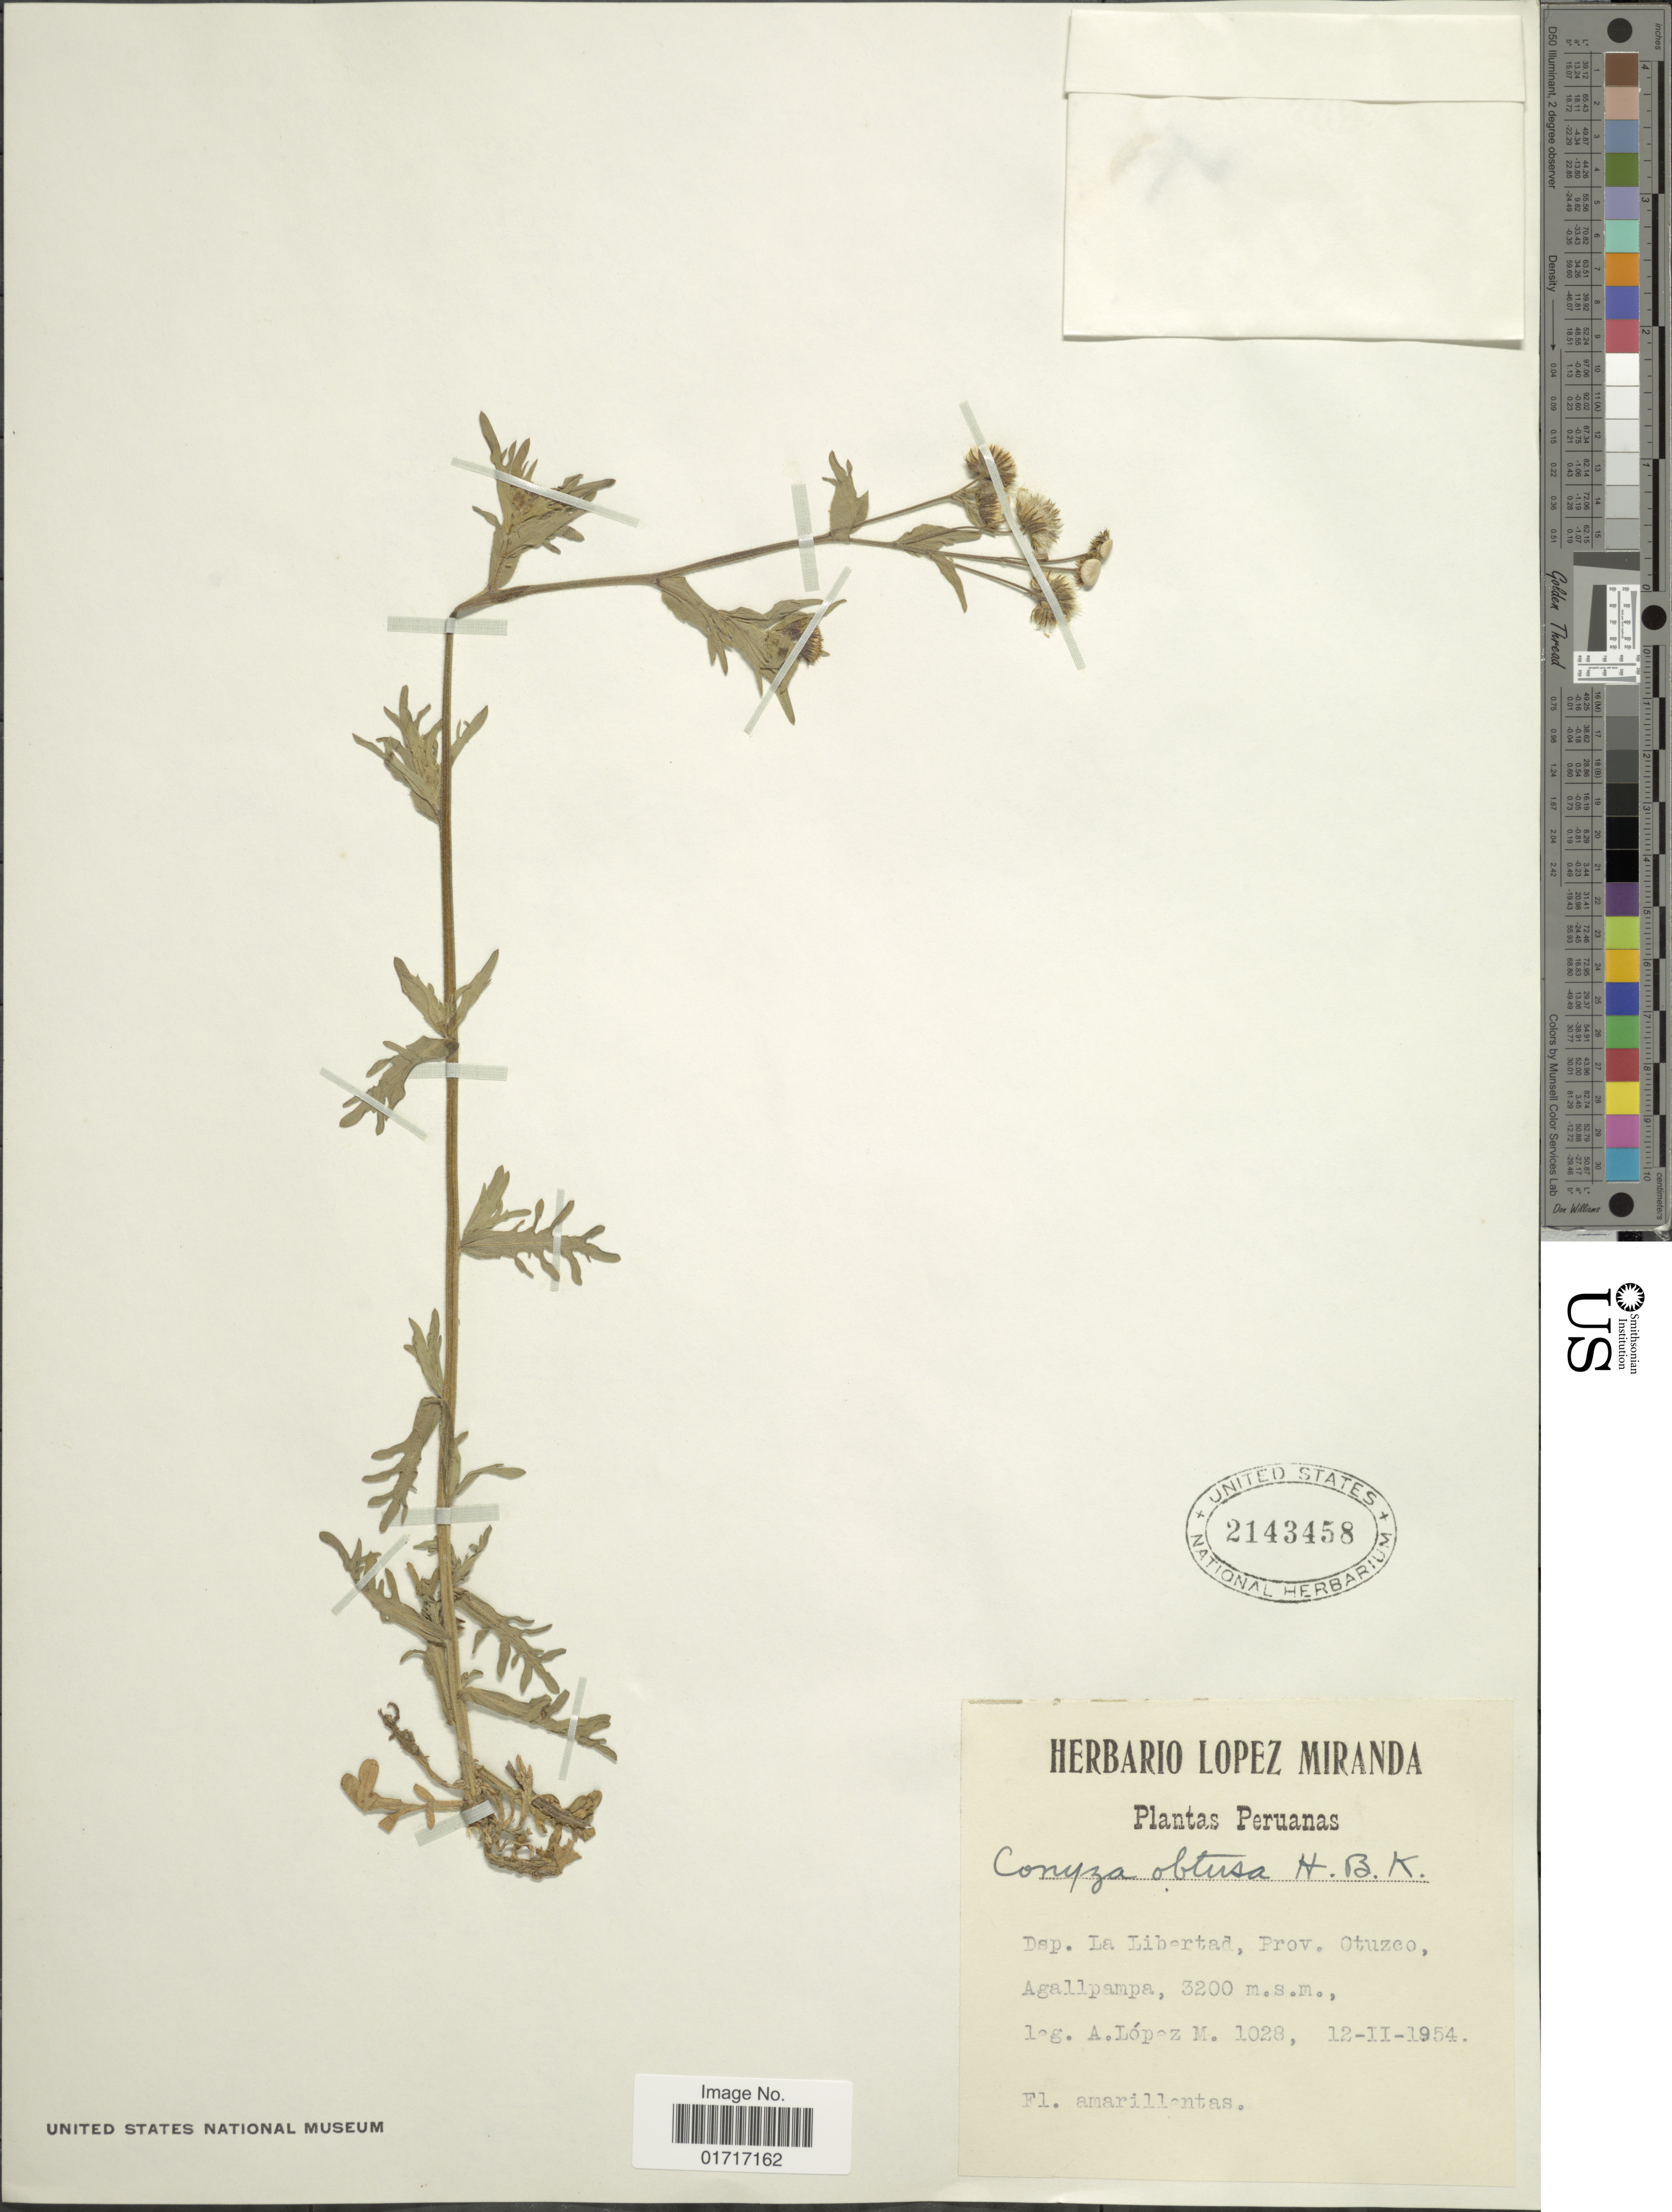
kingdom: Plantae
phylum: Tracheophyta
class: Magnoliopsida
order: Asterales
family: Asteraceae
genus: Conyza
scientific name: Conyza coronopifolia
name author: Kunth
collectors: A. López M.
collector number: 1028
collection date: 1954-02-12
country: Peru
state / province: La Libertad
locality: Dep. La Libertad, Prov. Otuzco. Agallpampa.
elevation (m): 3200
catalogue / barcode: US 2143458